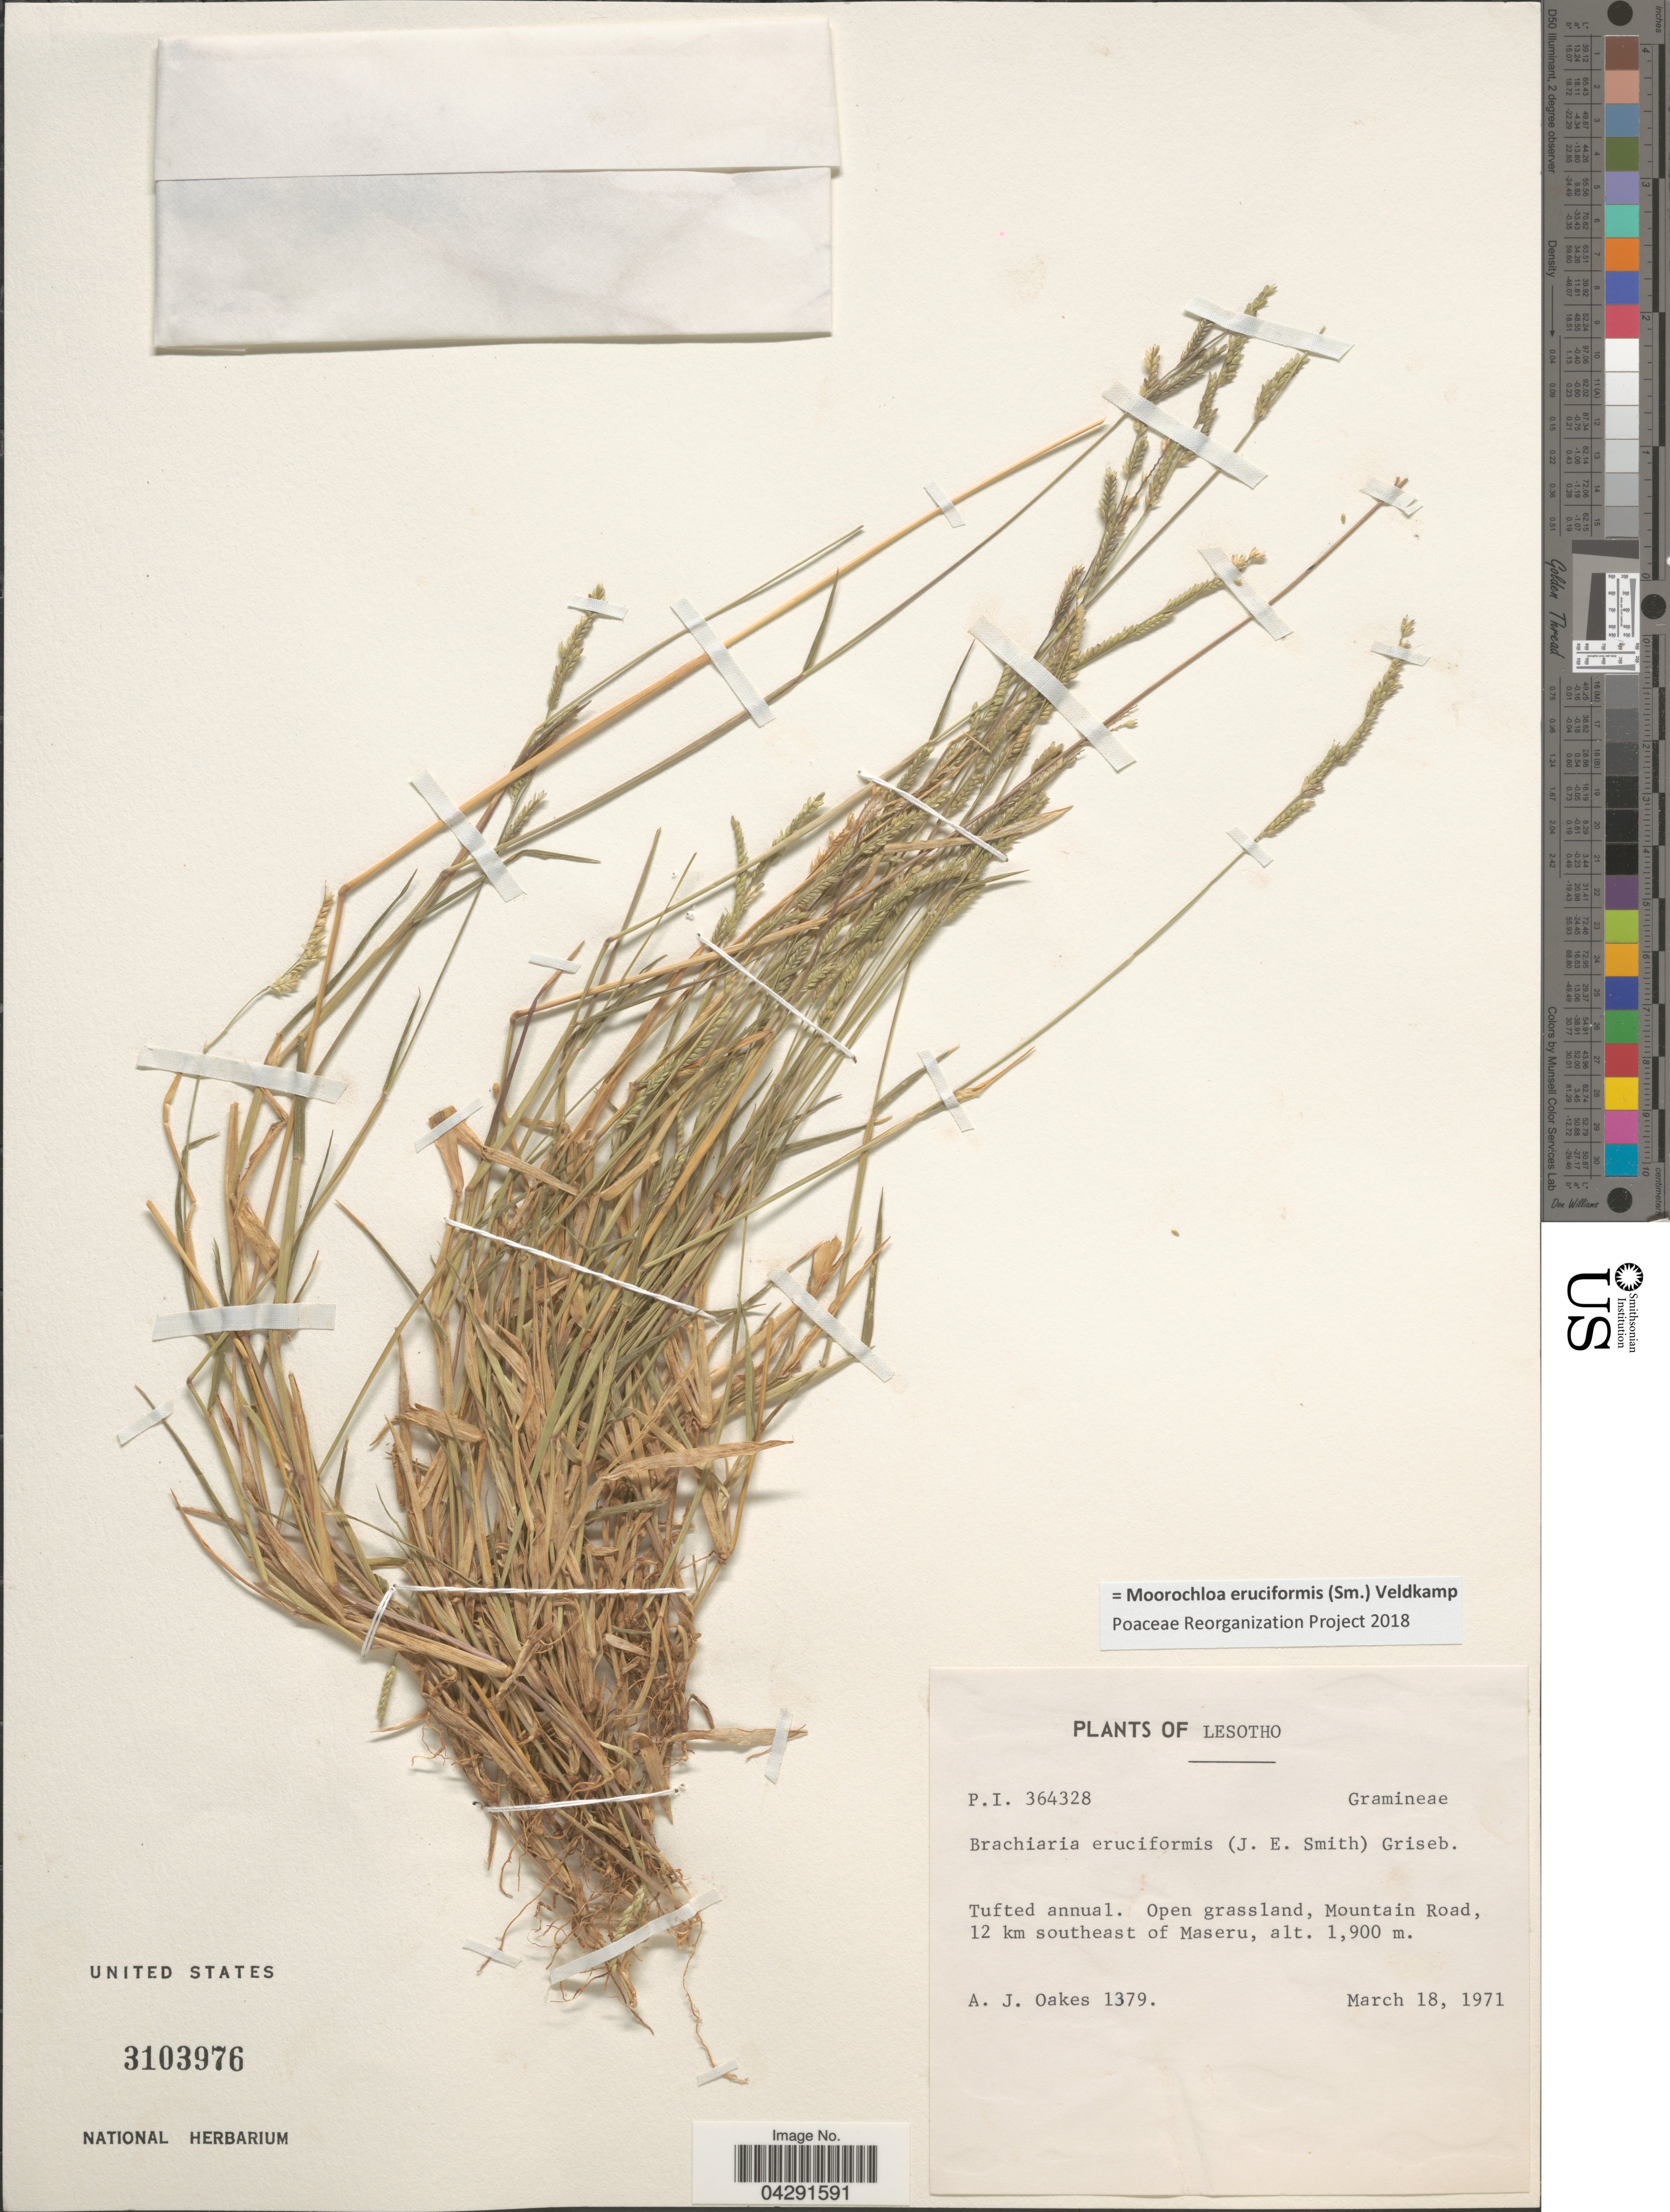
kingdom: Plantae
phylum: Tracheophyta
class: Liliopsida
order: Poales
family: Poaceae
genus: Moorochloa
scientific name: Moorochloa eruciformis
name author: (Sm.) Veldkamp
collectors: A. Oakes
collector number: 1379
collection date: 1971-03-18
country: Lesotho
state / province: Maseru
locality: Open grassland, Mountain Road, 12 km southeast of Maseru.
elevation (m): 1900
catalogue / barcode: US 3103976